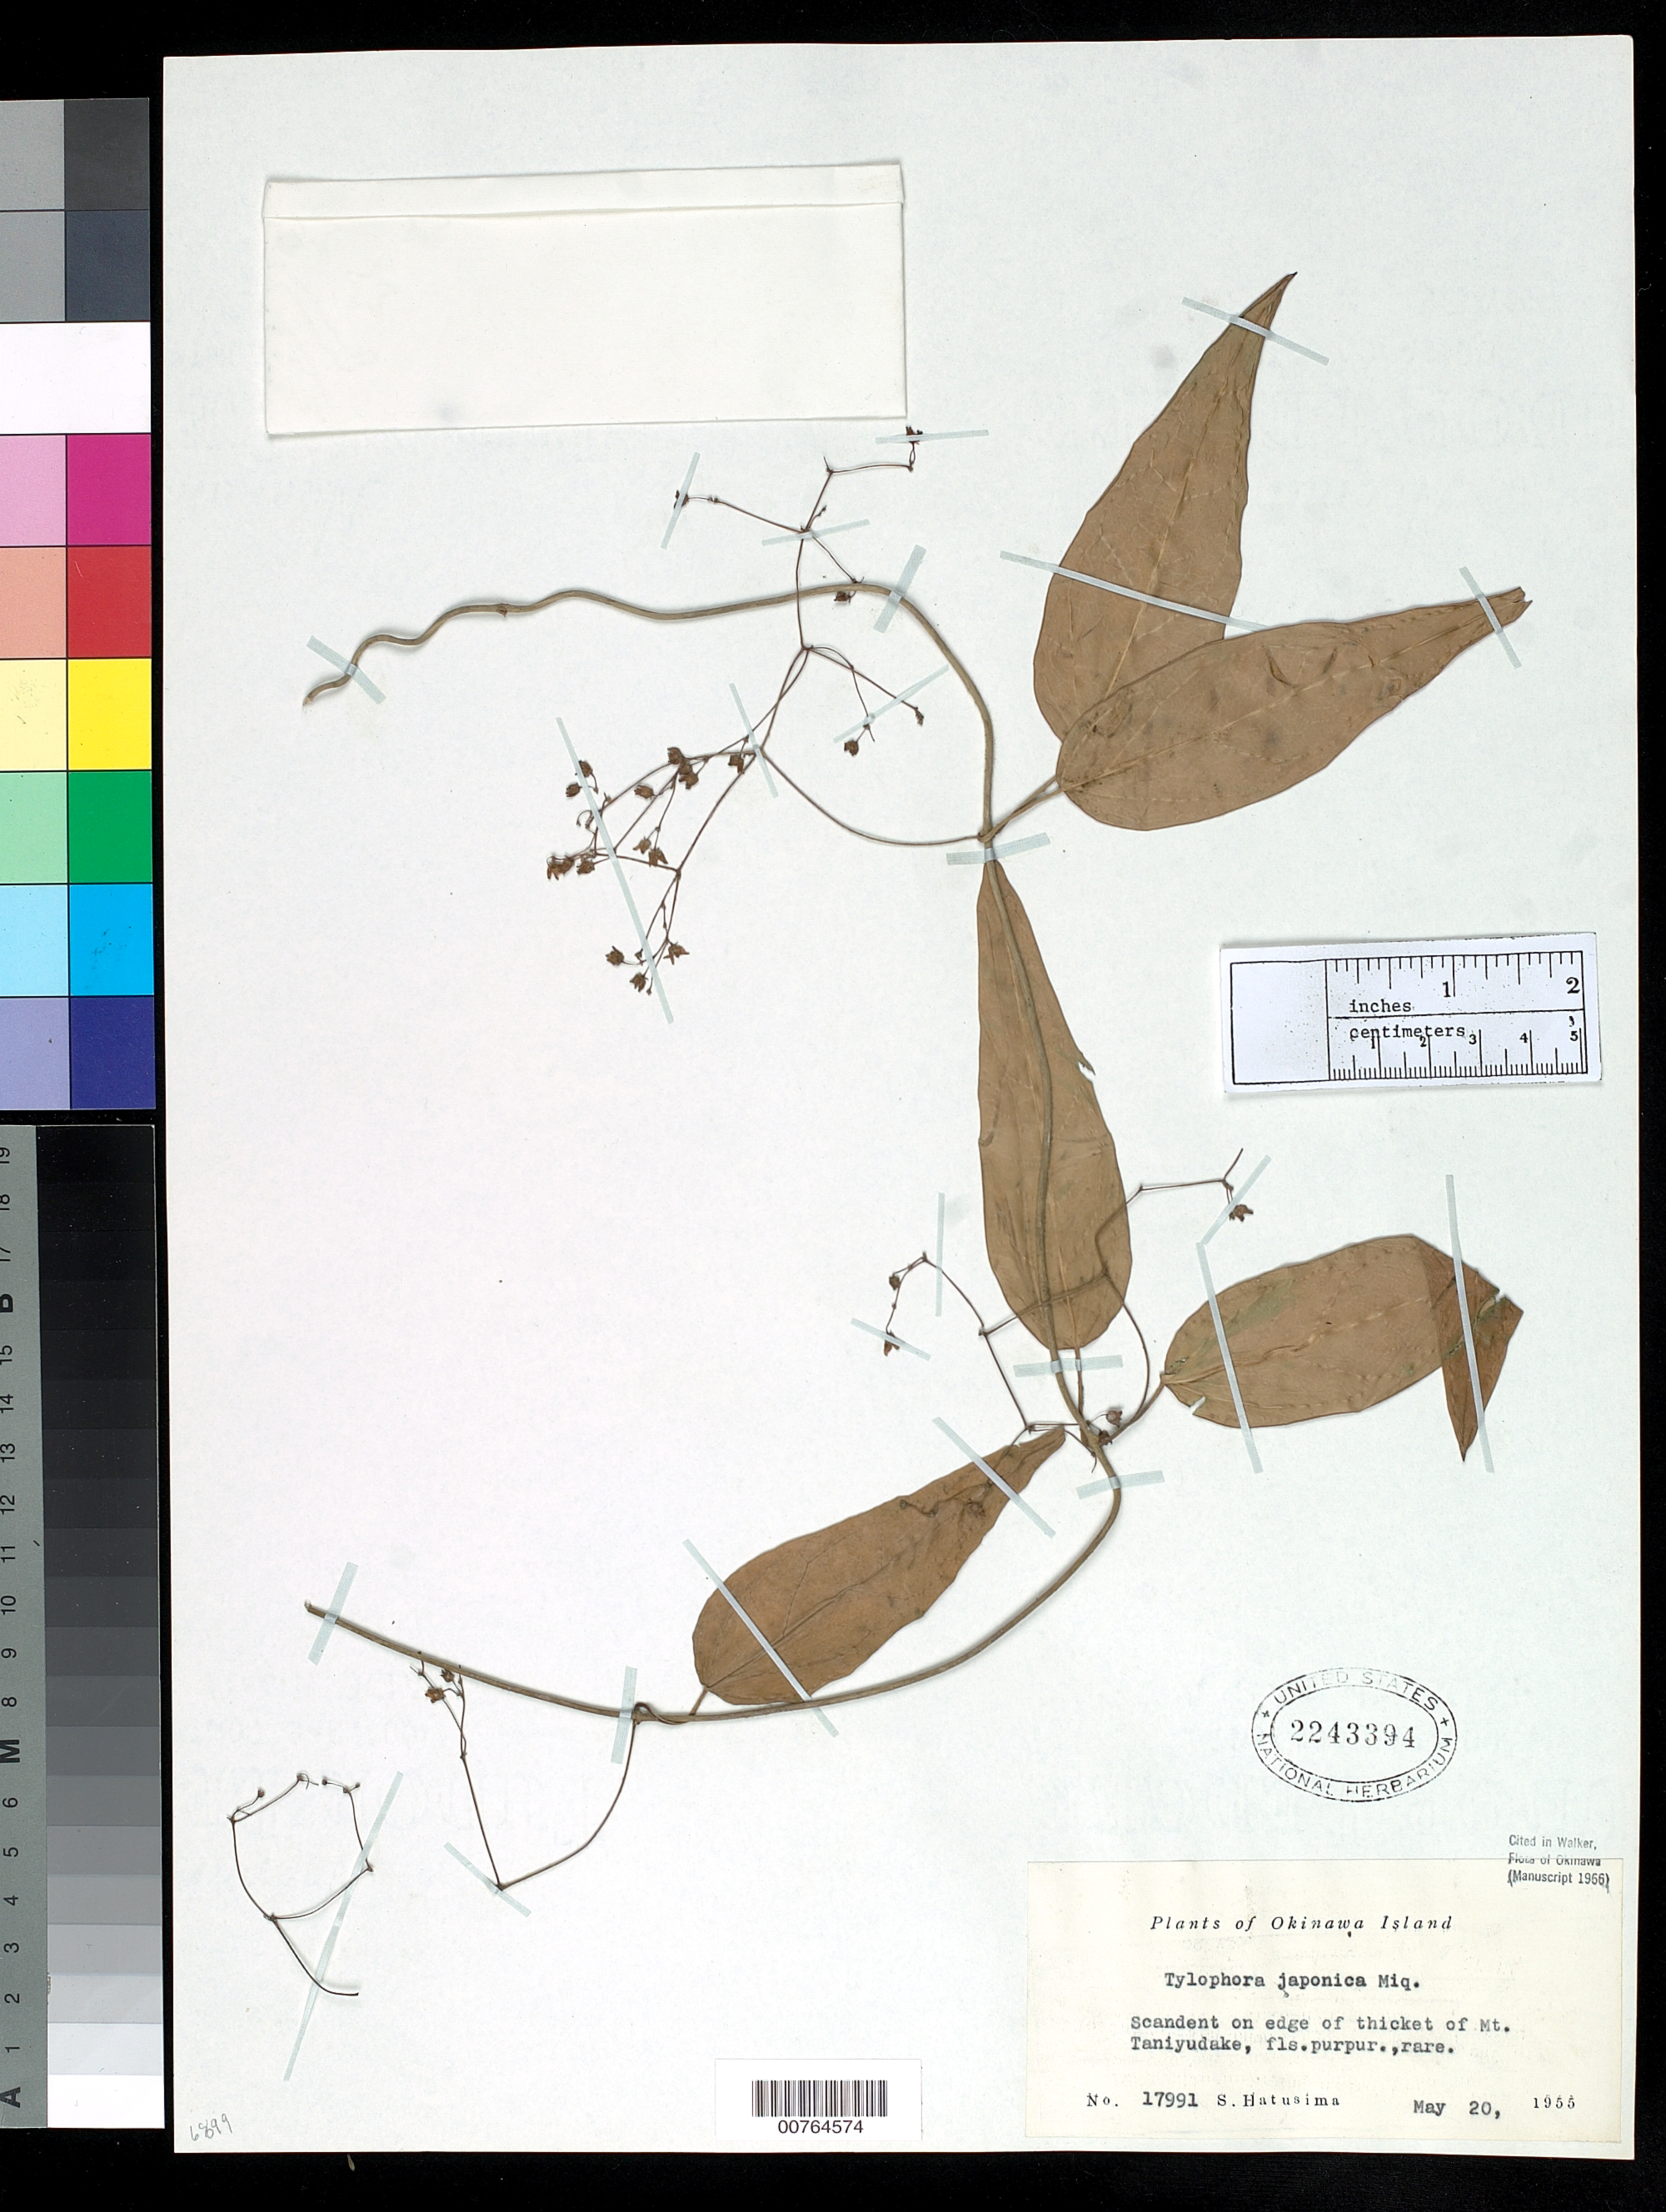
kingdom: Plantae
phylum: Tracheophyta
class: Magnoliopsida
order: Gentianales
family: Apocynaceae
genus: Tylophora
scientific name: Tylophora japonica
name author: Miq.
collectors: S. Hatusima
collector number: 17991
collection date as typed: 20 May 1955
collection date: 1955-05-20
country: Japan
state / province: Okinawa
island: Okinawa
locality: Tanyodake [Okinawa Is.]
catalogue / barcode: US 2243394